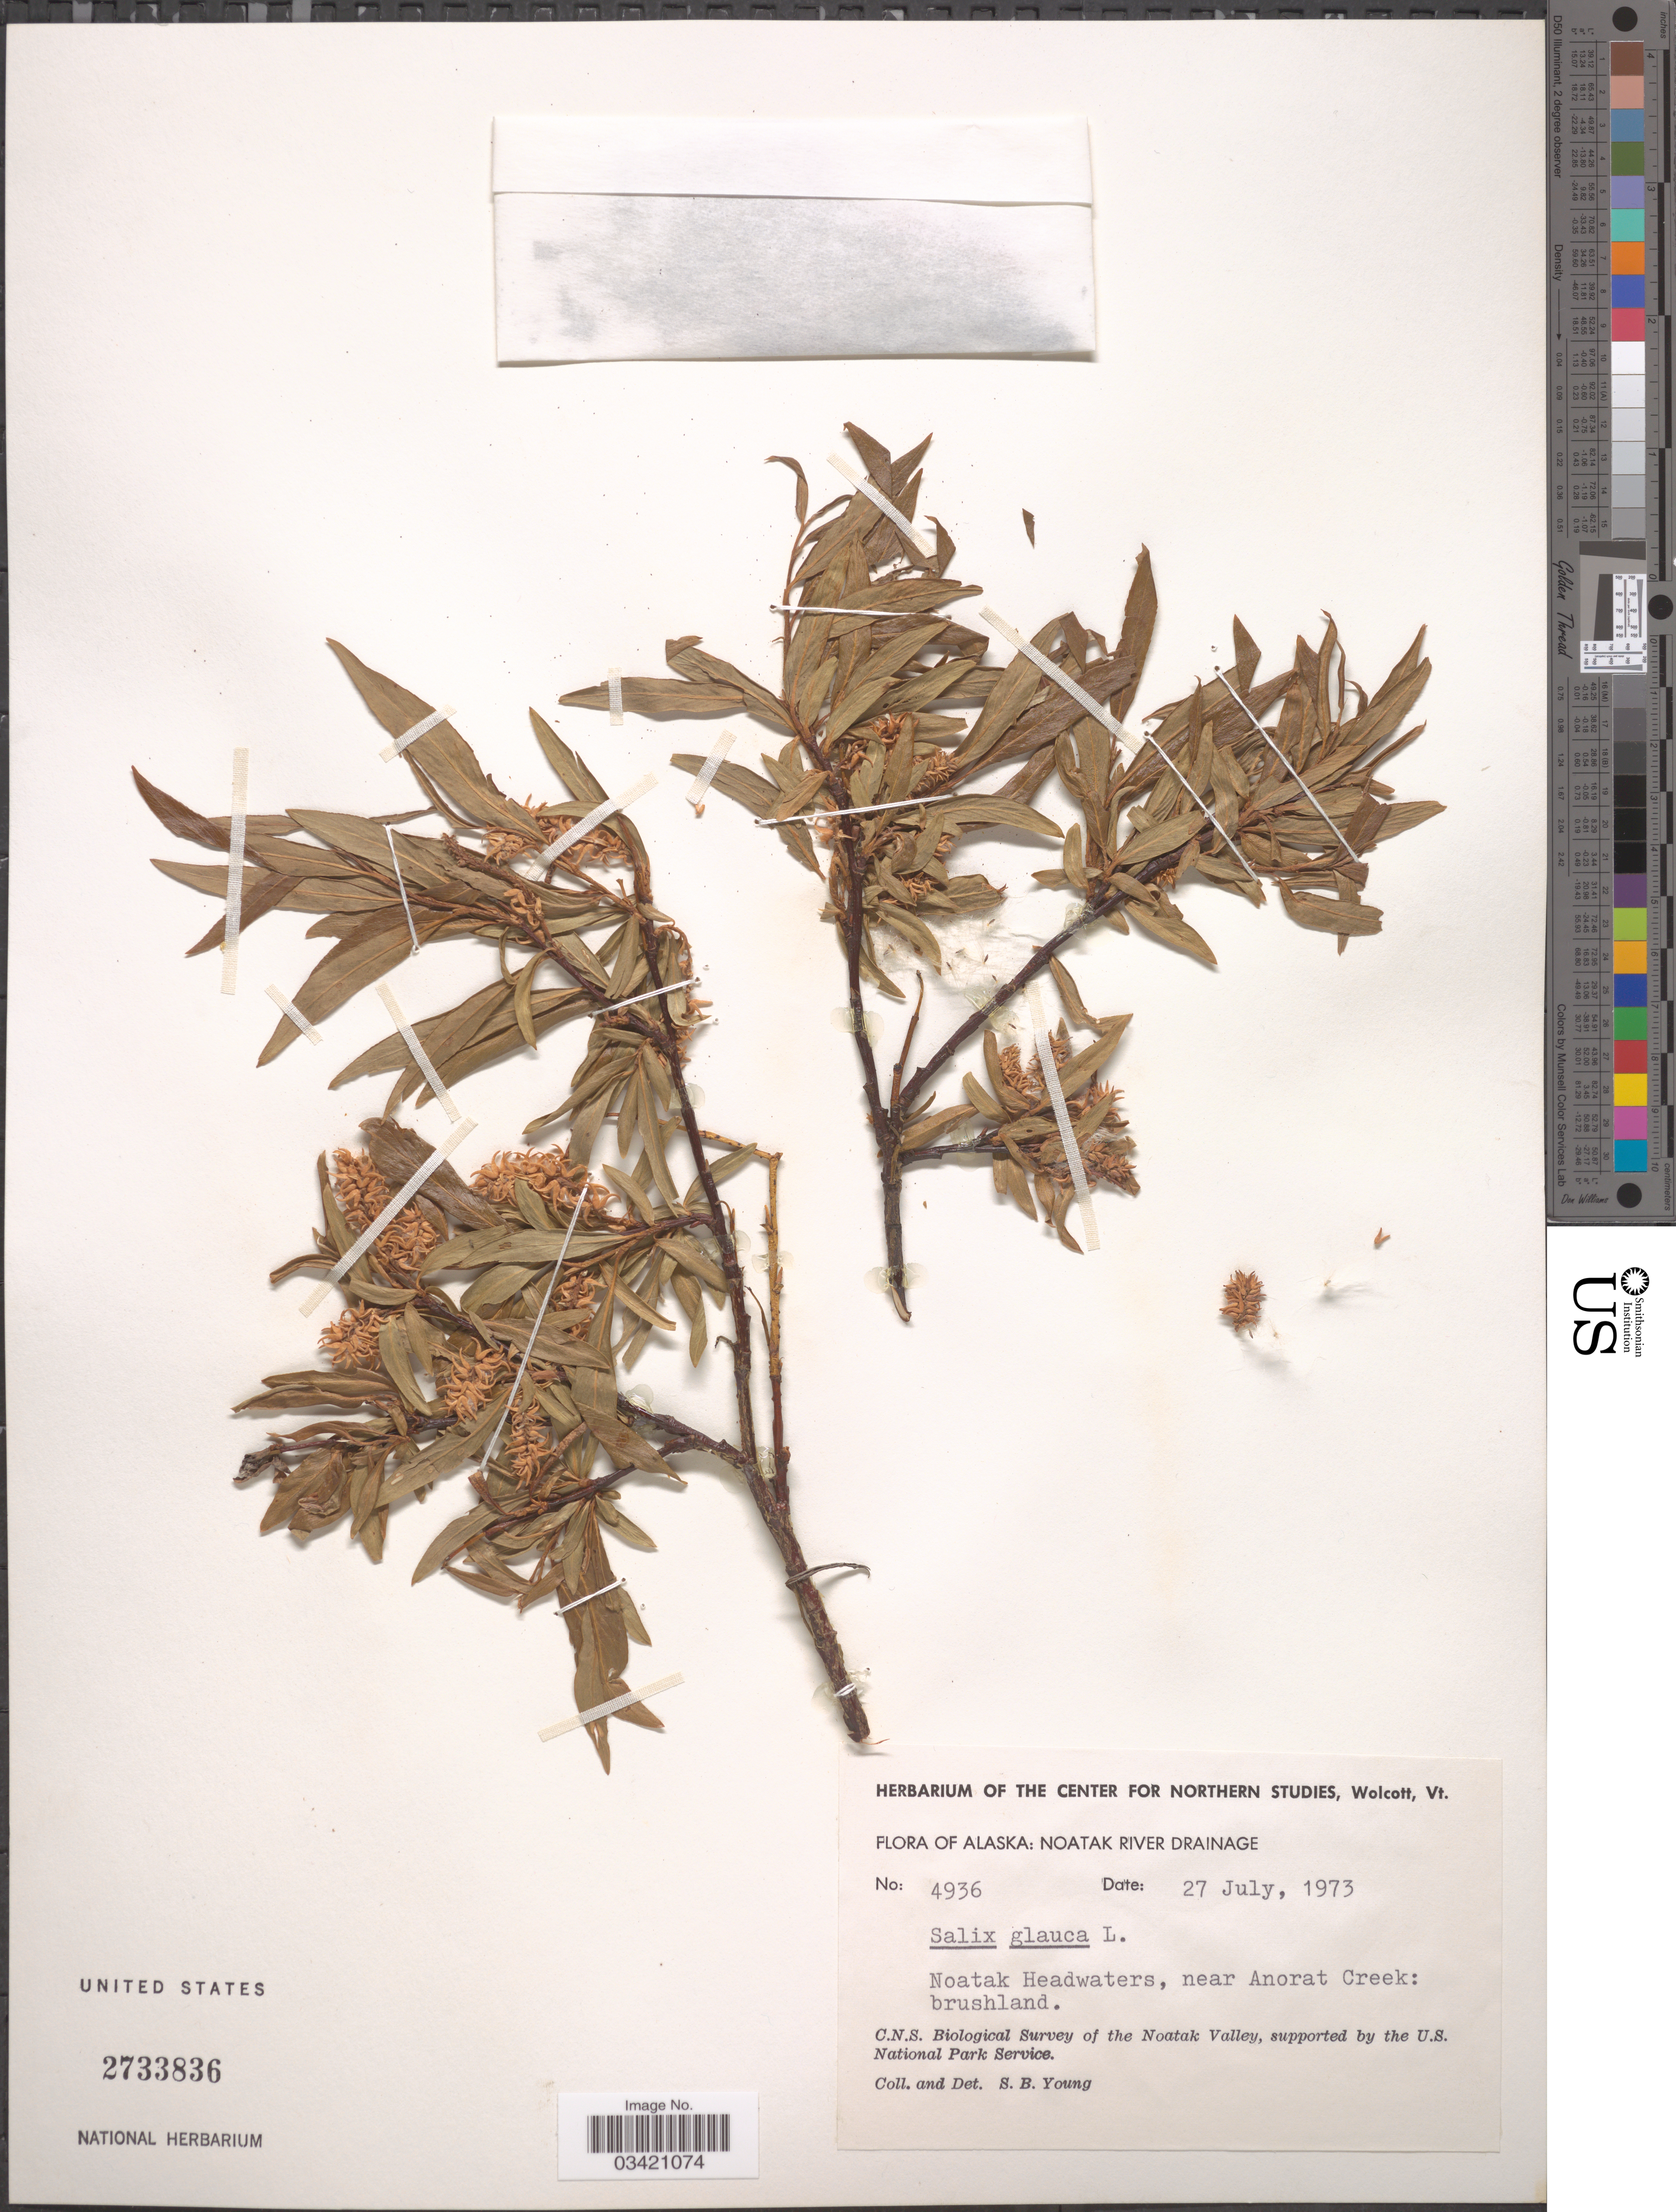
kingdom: Plantae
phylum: Tracheophyta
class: Magnoliopsida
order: Malpighiales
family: Salicaceae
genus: Salix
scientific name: Salix glauca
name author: L.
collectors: S. Young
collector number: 4936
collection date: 1973-07-27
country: United States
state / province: Alaska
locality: Noatak River Drainage. Noatak Headwaters, near Anorat Creek. The Noatak Valley.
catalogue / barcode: US 2733836